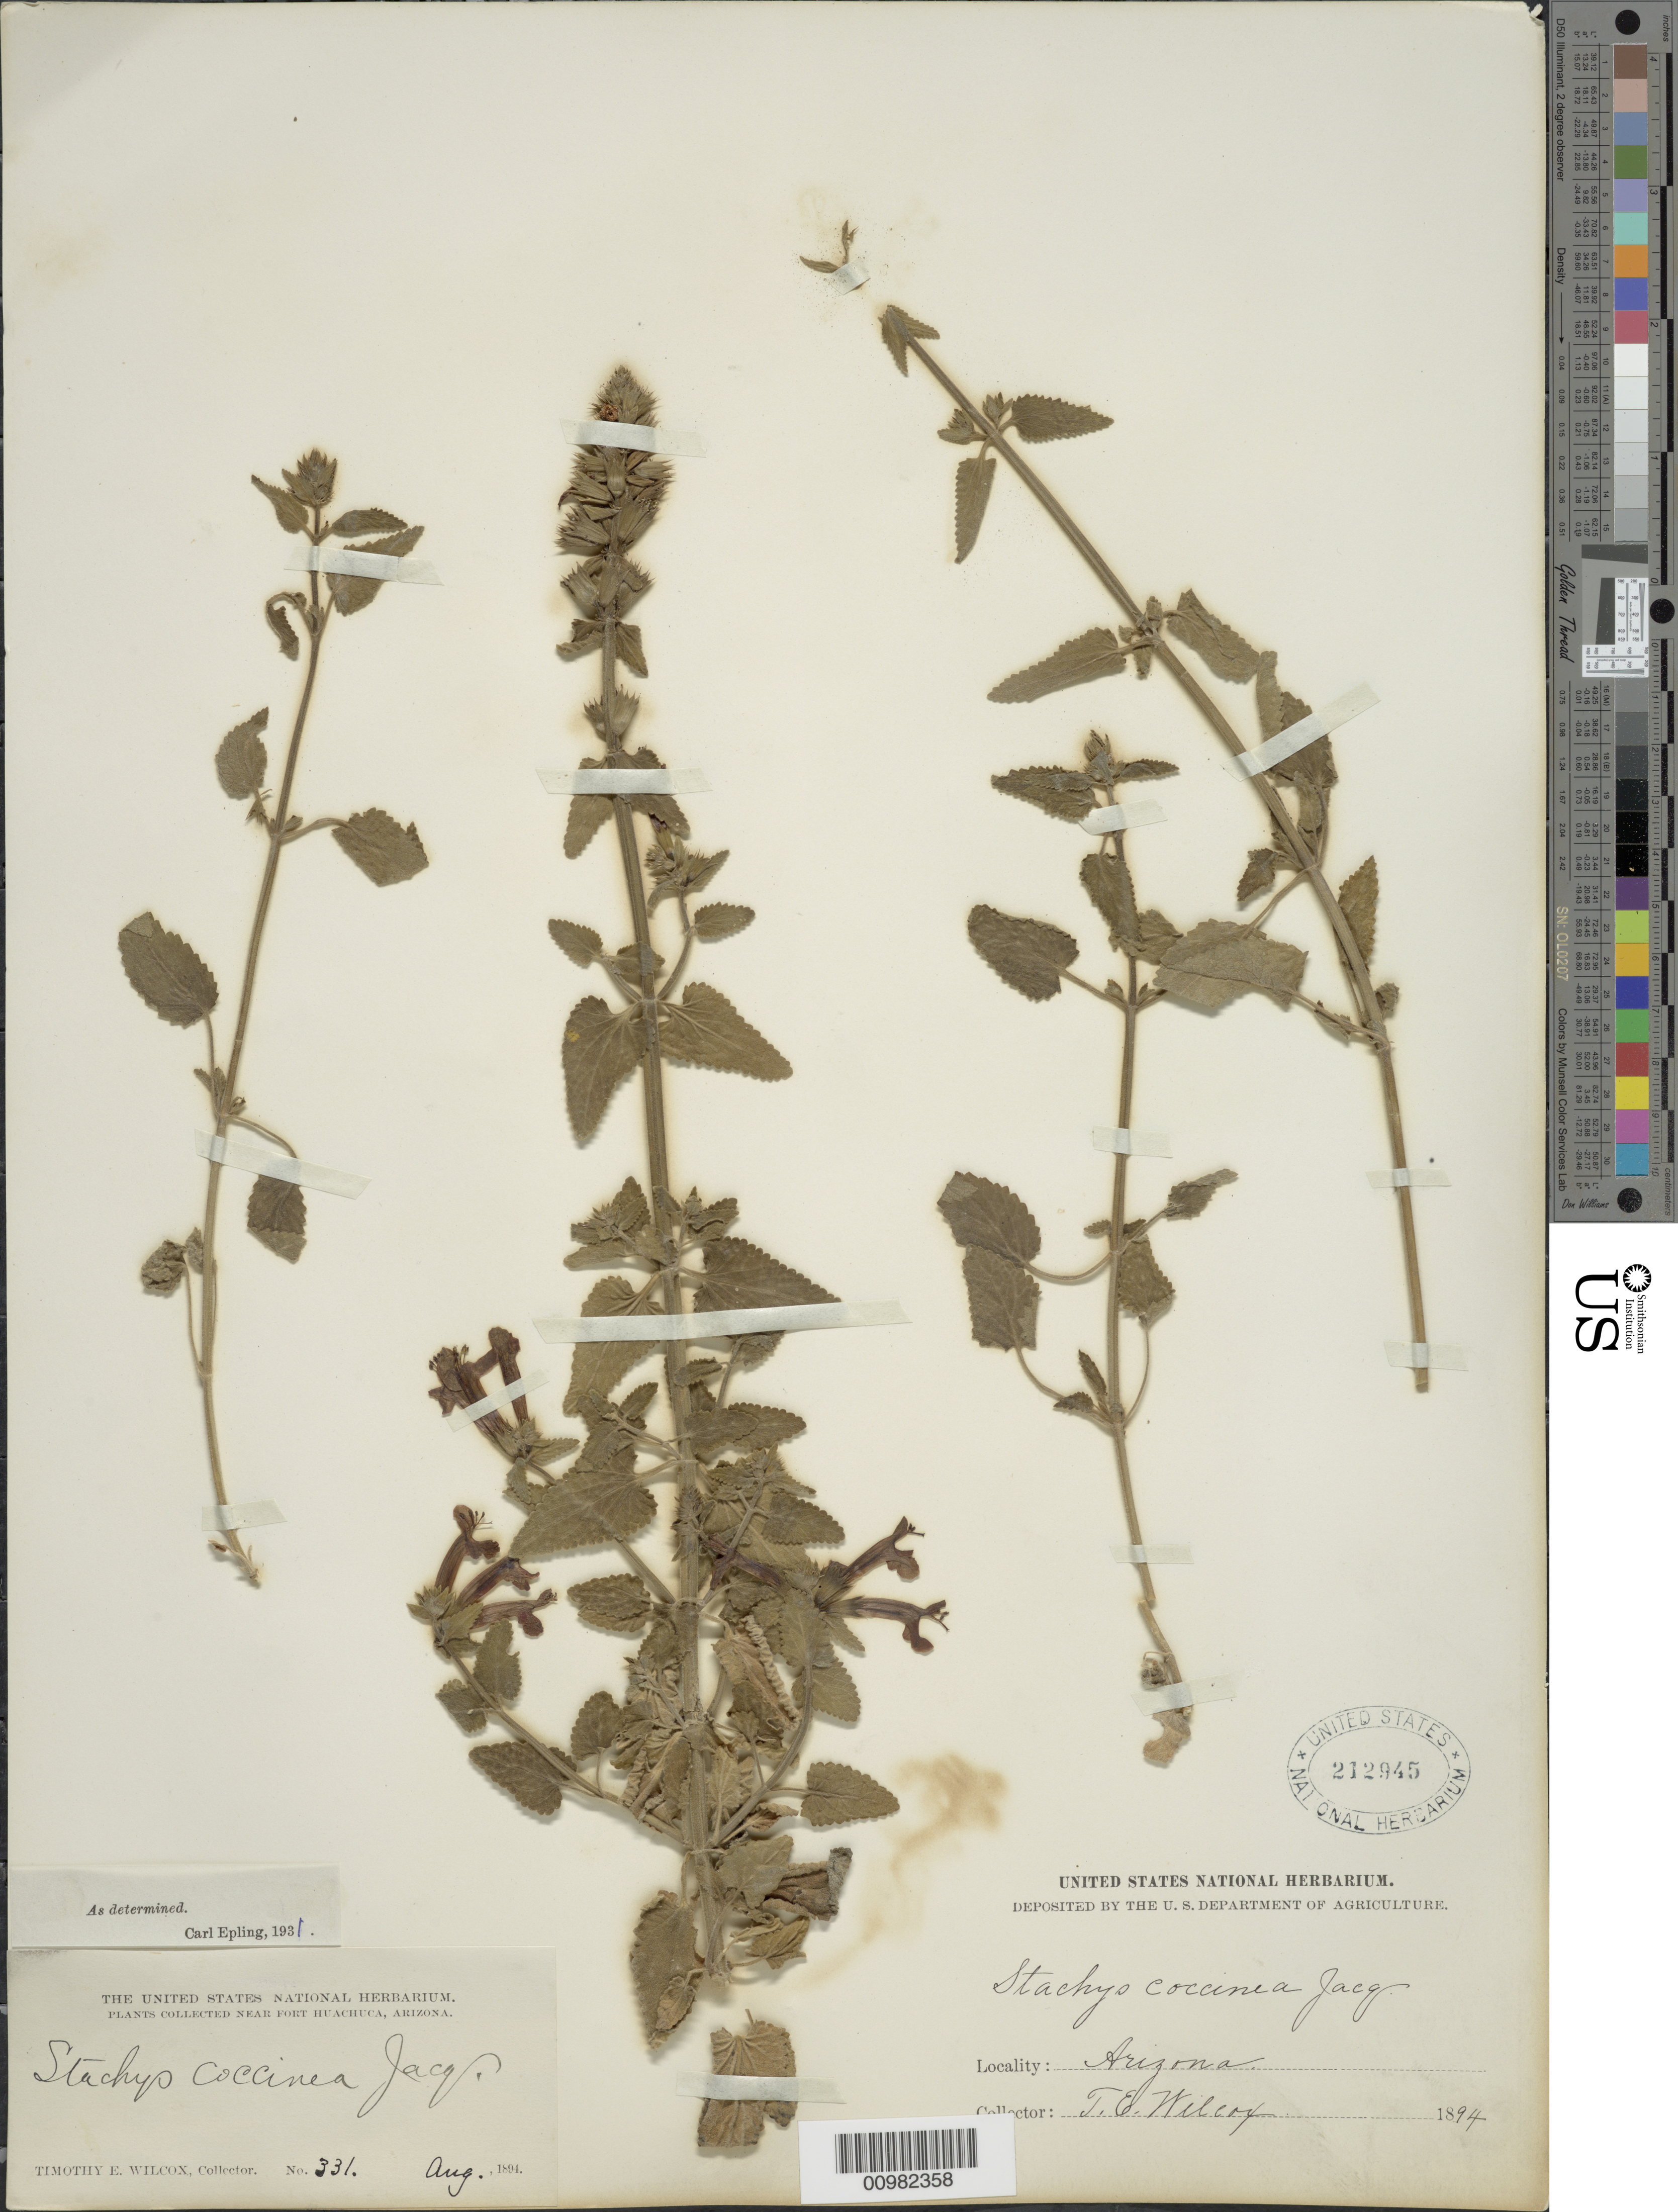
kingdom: Plantae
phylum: Tracheophyta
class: Magnoliopsida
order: Lamiales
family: Lamiaceae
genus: Stachys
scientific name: Stachys coccinea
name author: Ortega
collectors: T. E. Wilcox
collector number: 331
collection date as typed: Aug 1894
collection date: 1894-08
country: United States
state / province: Arizona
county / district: Cochise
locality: Near Fort Huachuca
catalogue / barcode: US 212945